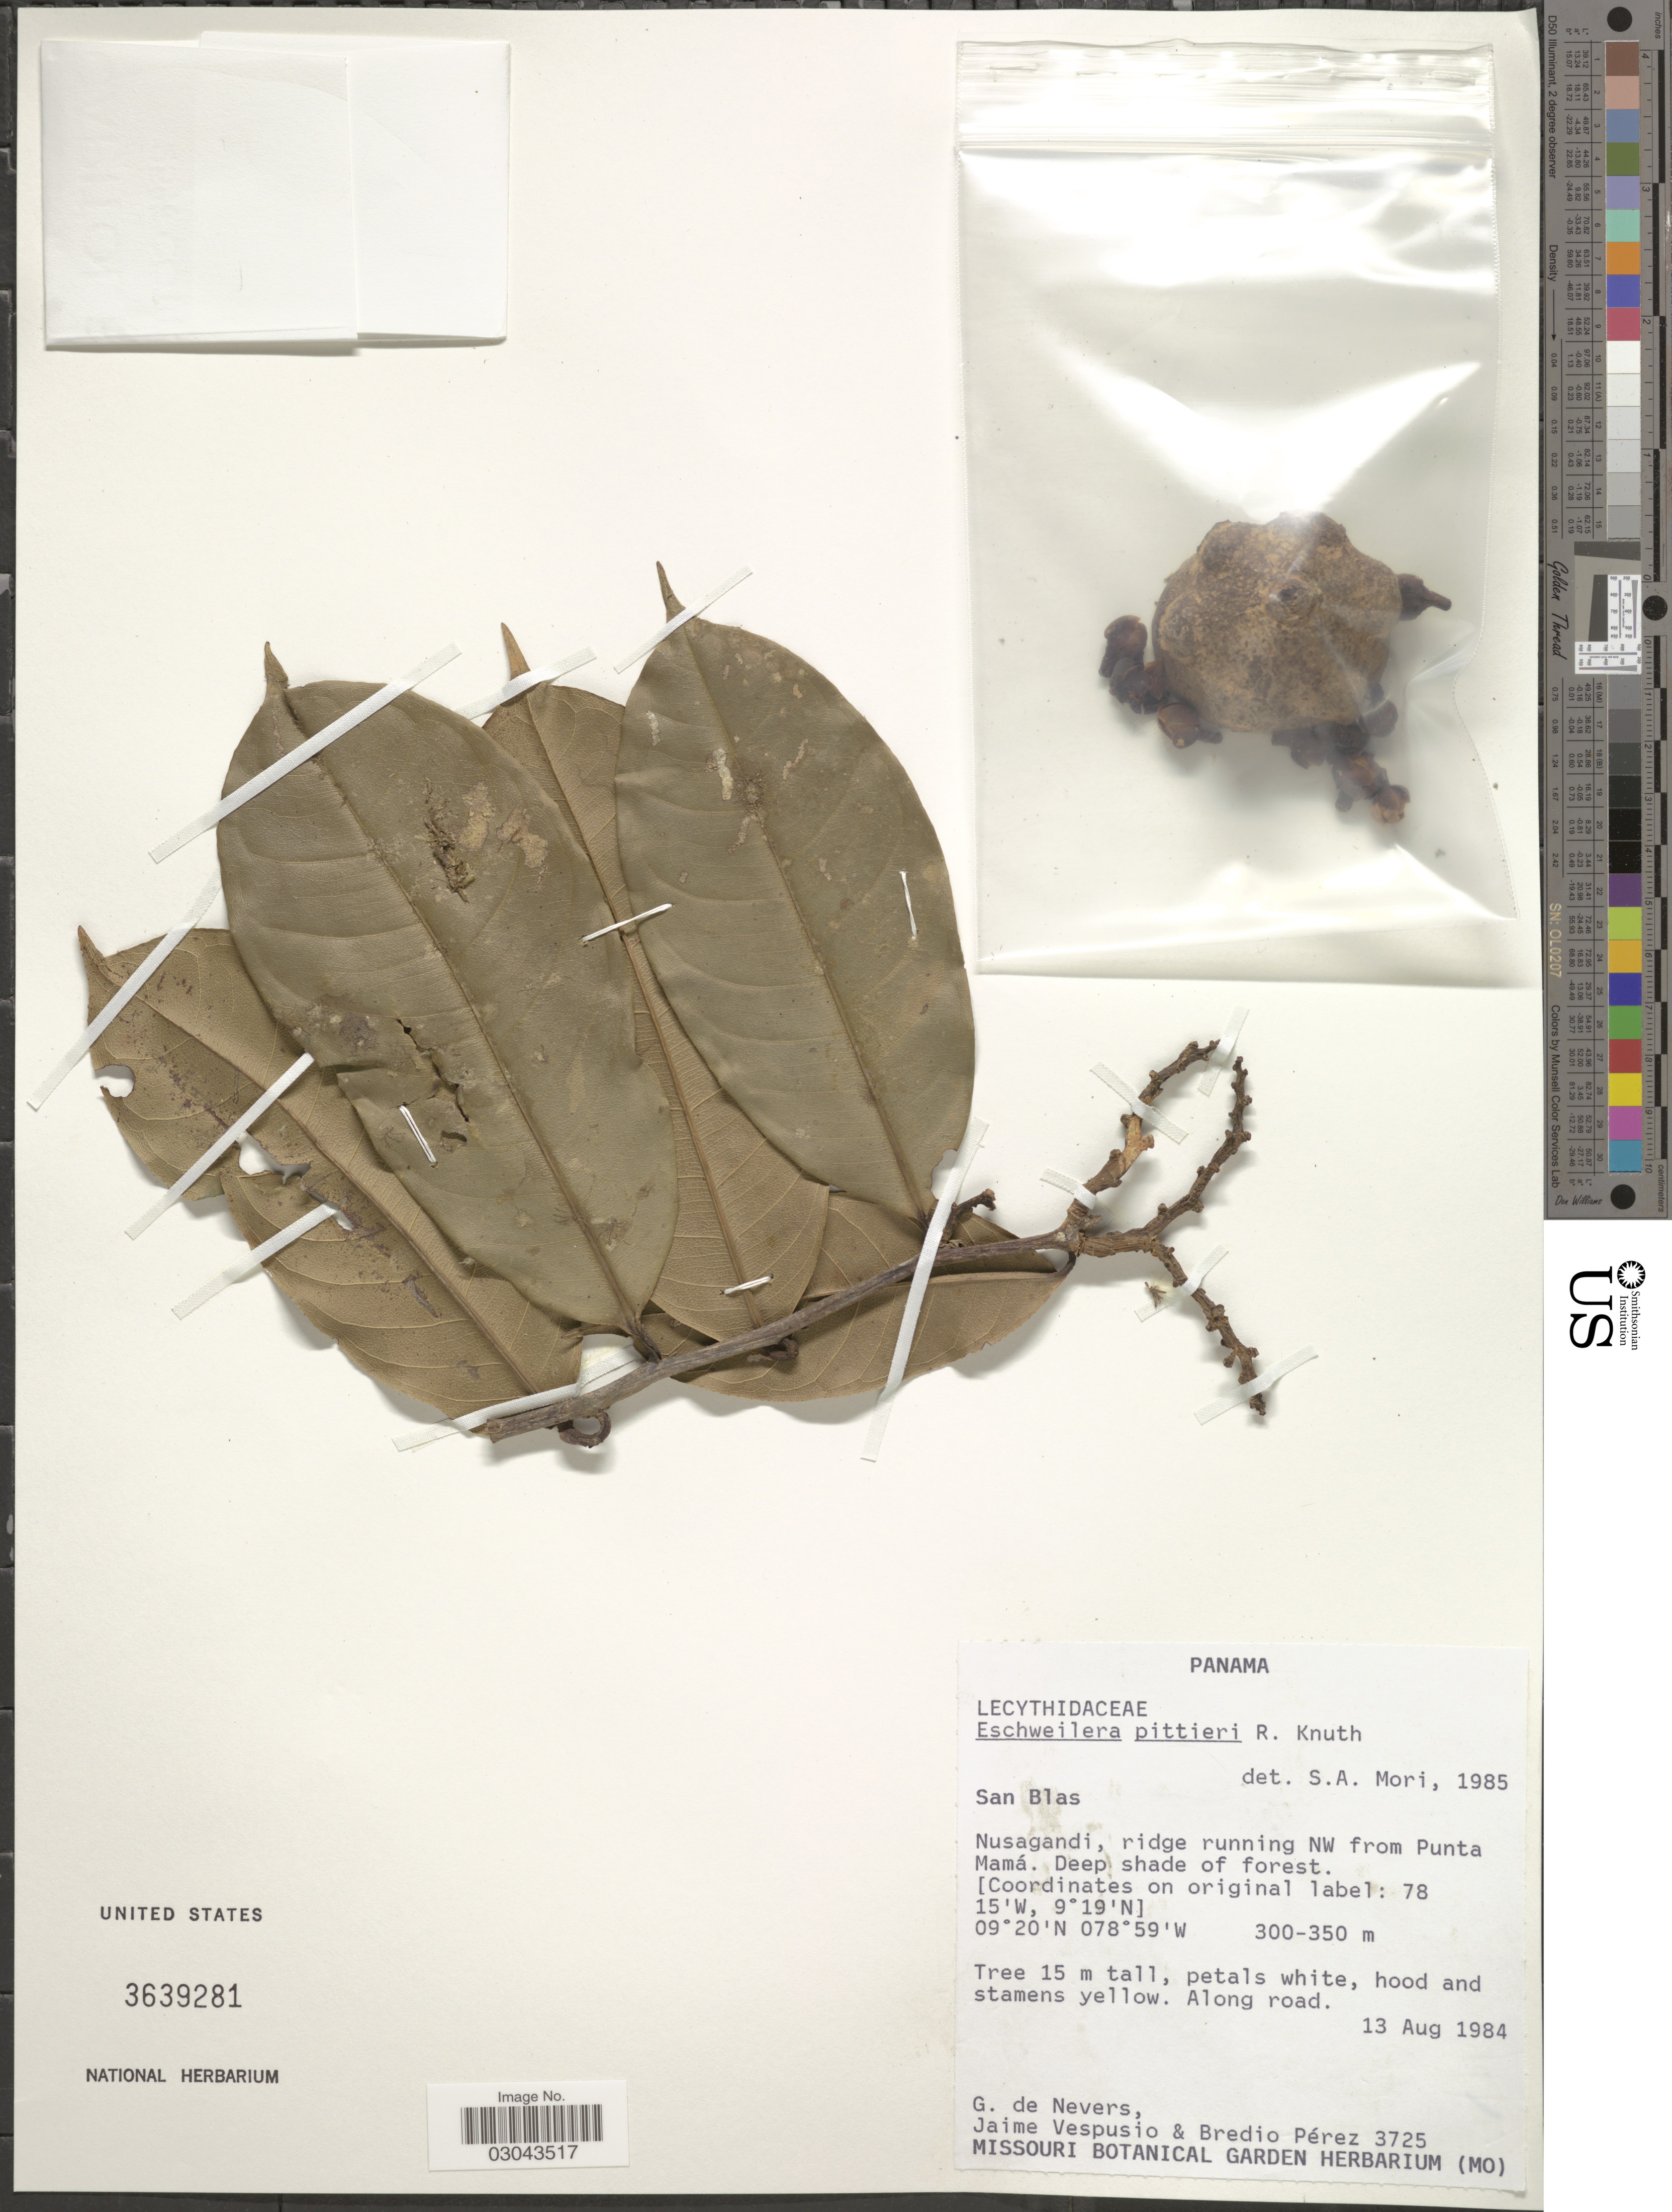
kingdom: Plantae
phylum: Tracheophyta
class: Magnoliopsida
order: Ericales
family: Lecythidaceae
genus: Eschweilera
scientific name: Eschweilera pittieri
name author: R. Knuth in Engl.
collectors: G. Nevers, J. Vespusio & B. Pérez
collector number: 3725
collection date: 1984-08-13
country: Panama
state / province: Kuna Yala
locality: Nusagandi, ridge running NW from Punta Mamá.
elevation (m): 300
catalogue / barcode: US 3639281